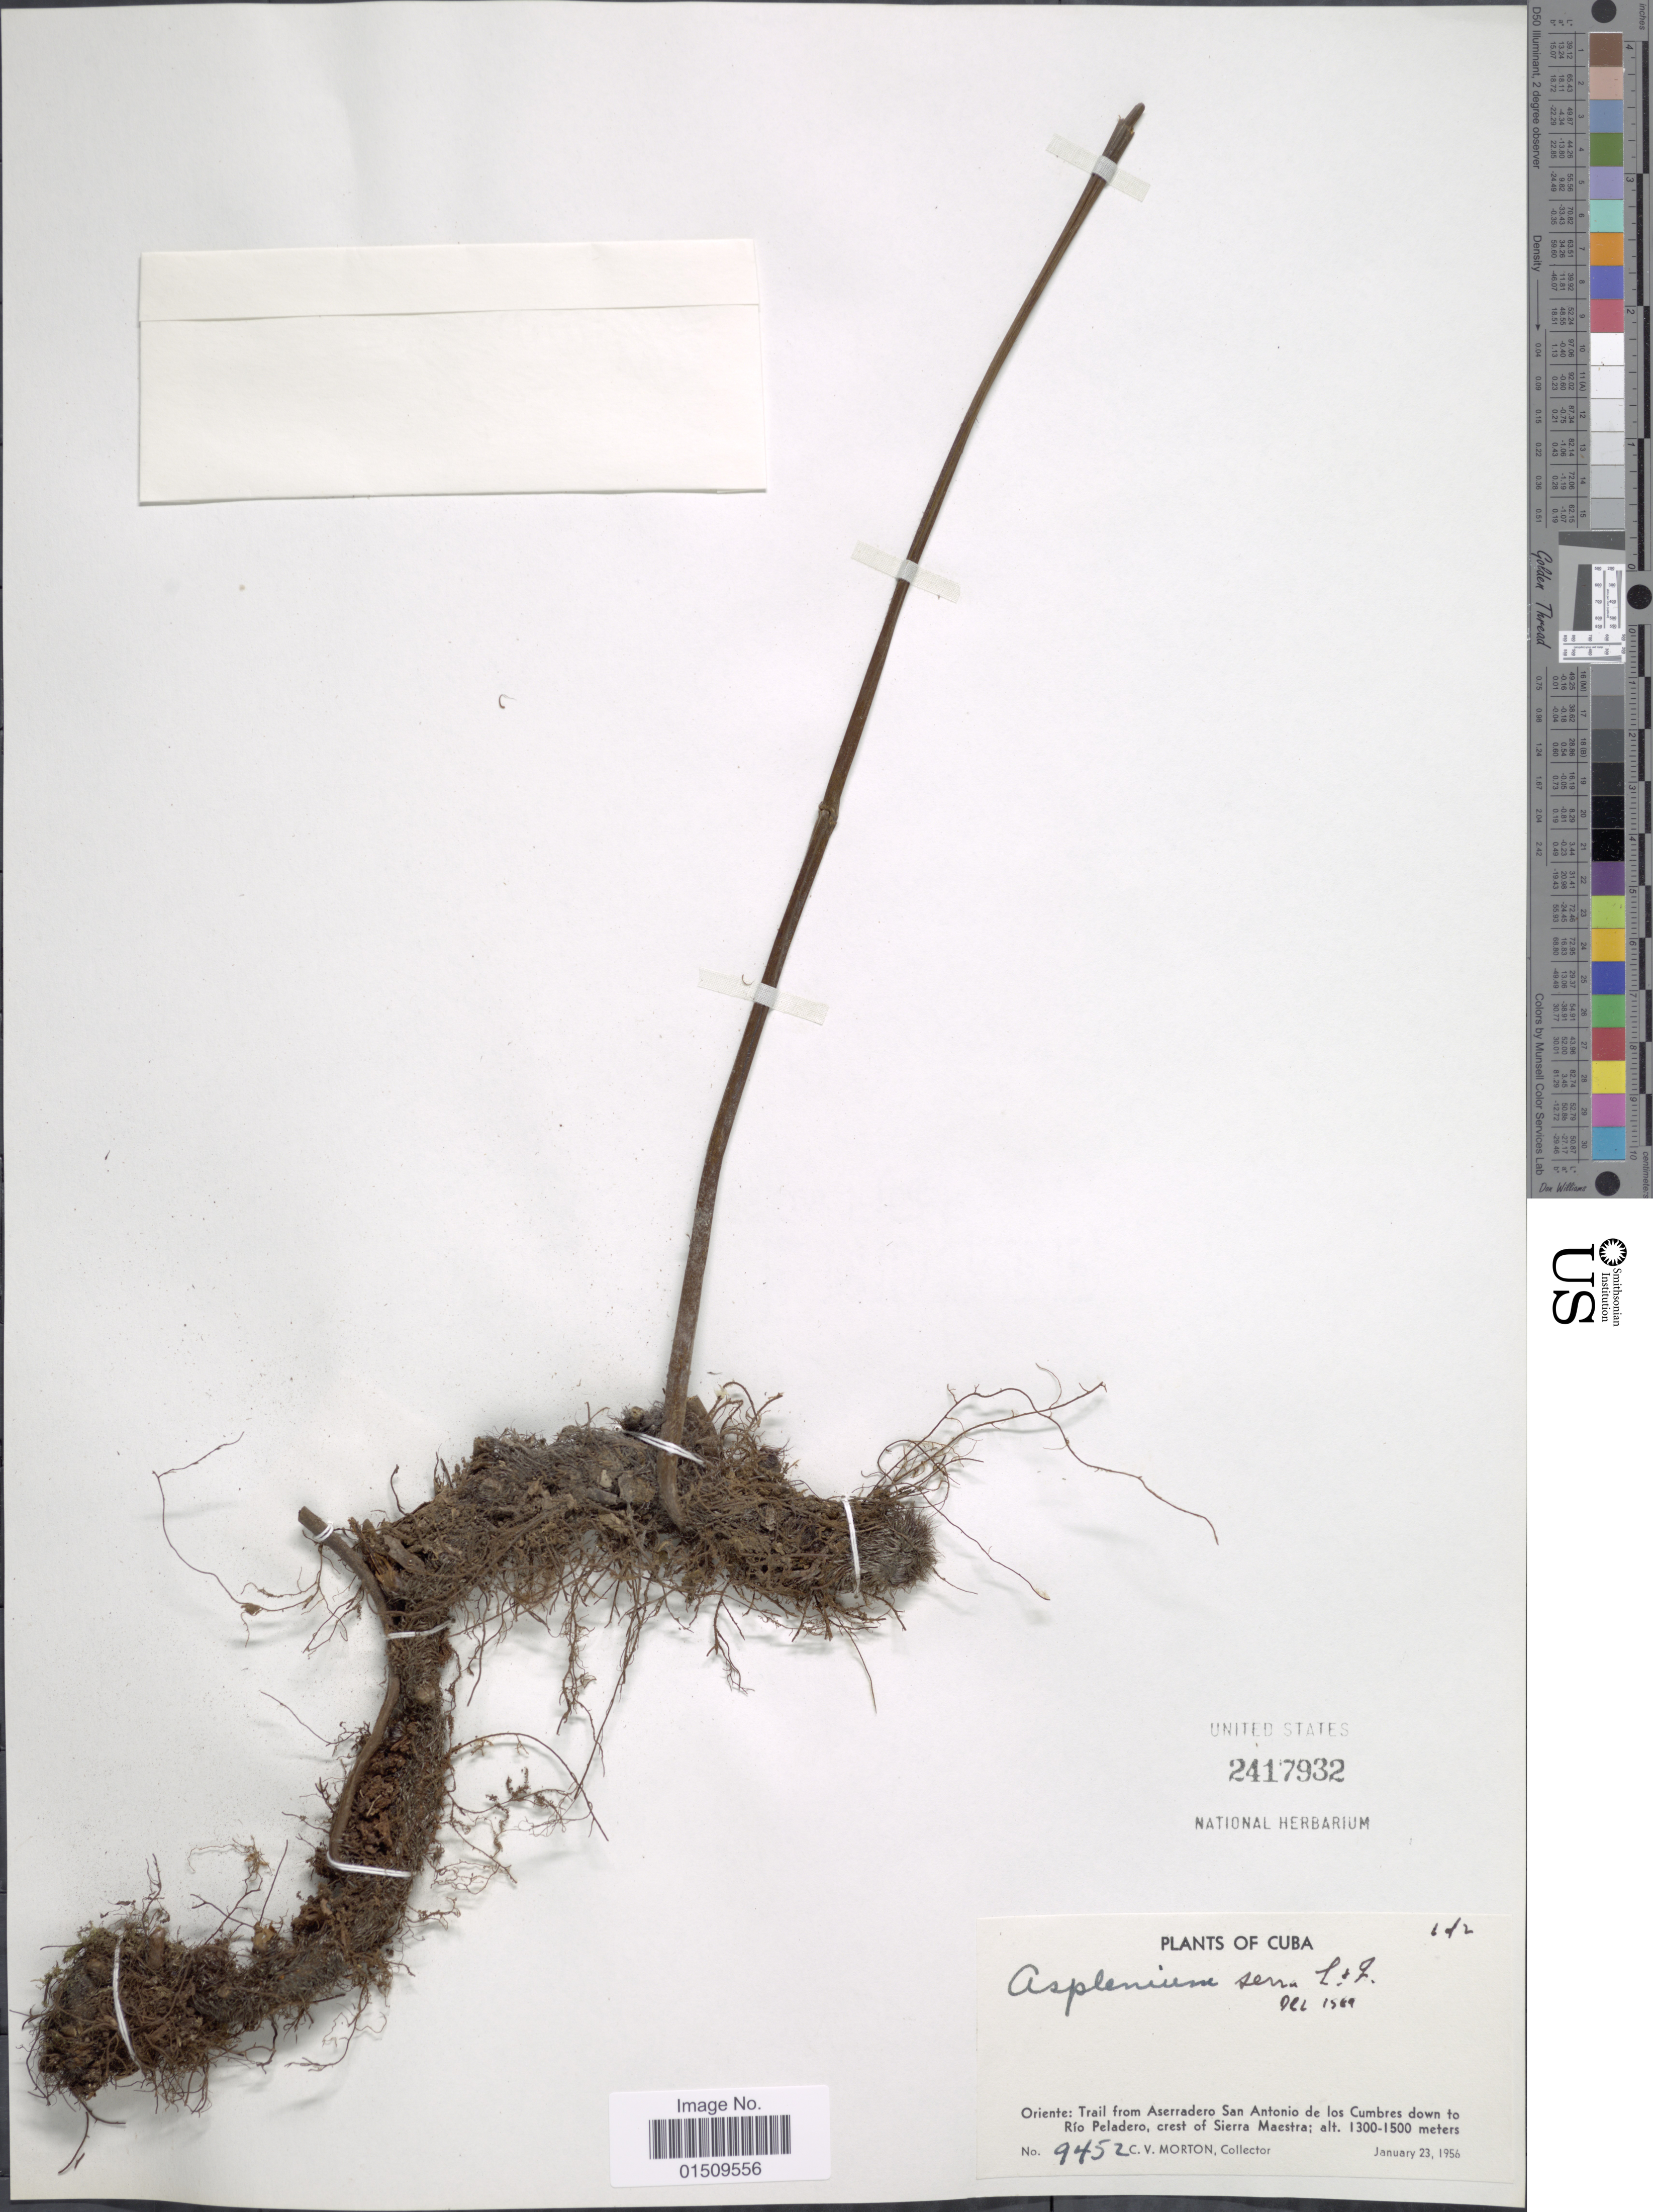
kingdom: Plantae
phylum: Tracheophyta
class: Polypodiopsida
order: Polypodiales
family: Aspleniaceae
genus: Asplenium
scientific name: Asplenium serra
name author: Langsd. & Fisch.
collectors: C. V. Morton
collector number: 9452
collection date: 1956-01-23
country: Cuba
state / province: Oriente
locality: Cuba, trail from Aserradero San Antonio de los Cumbres down to Rio Peladero, crest of Sierra Maestra.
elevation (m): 1300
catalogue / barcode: US 2417932